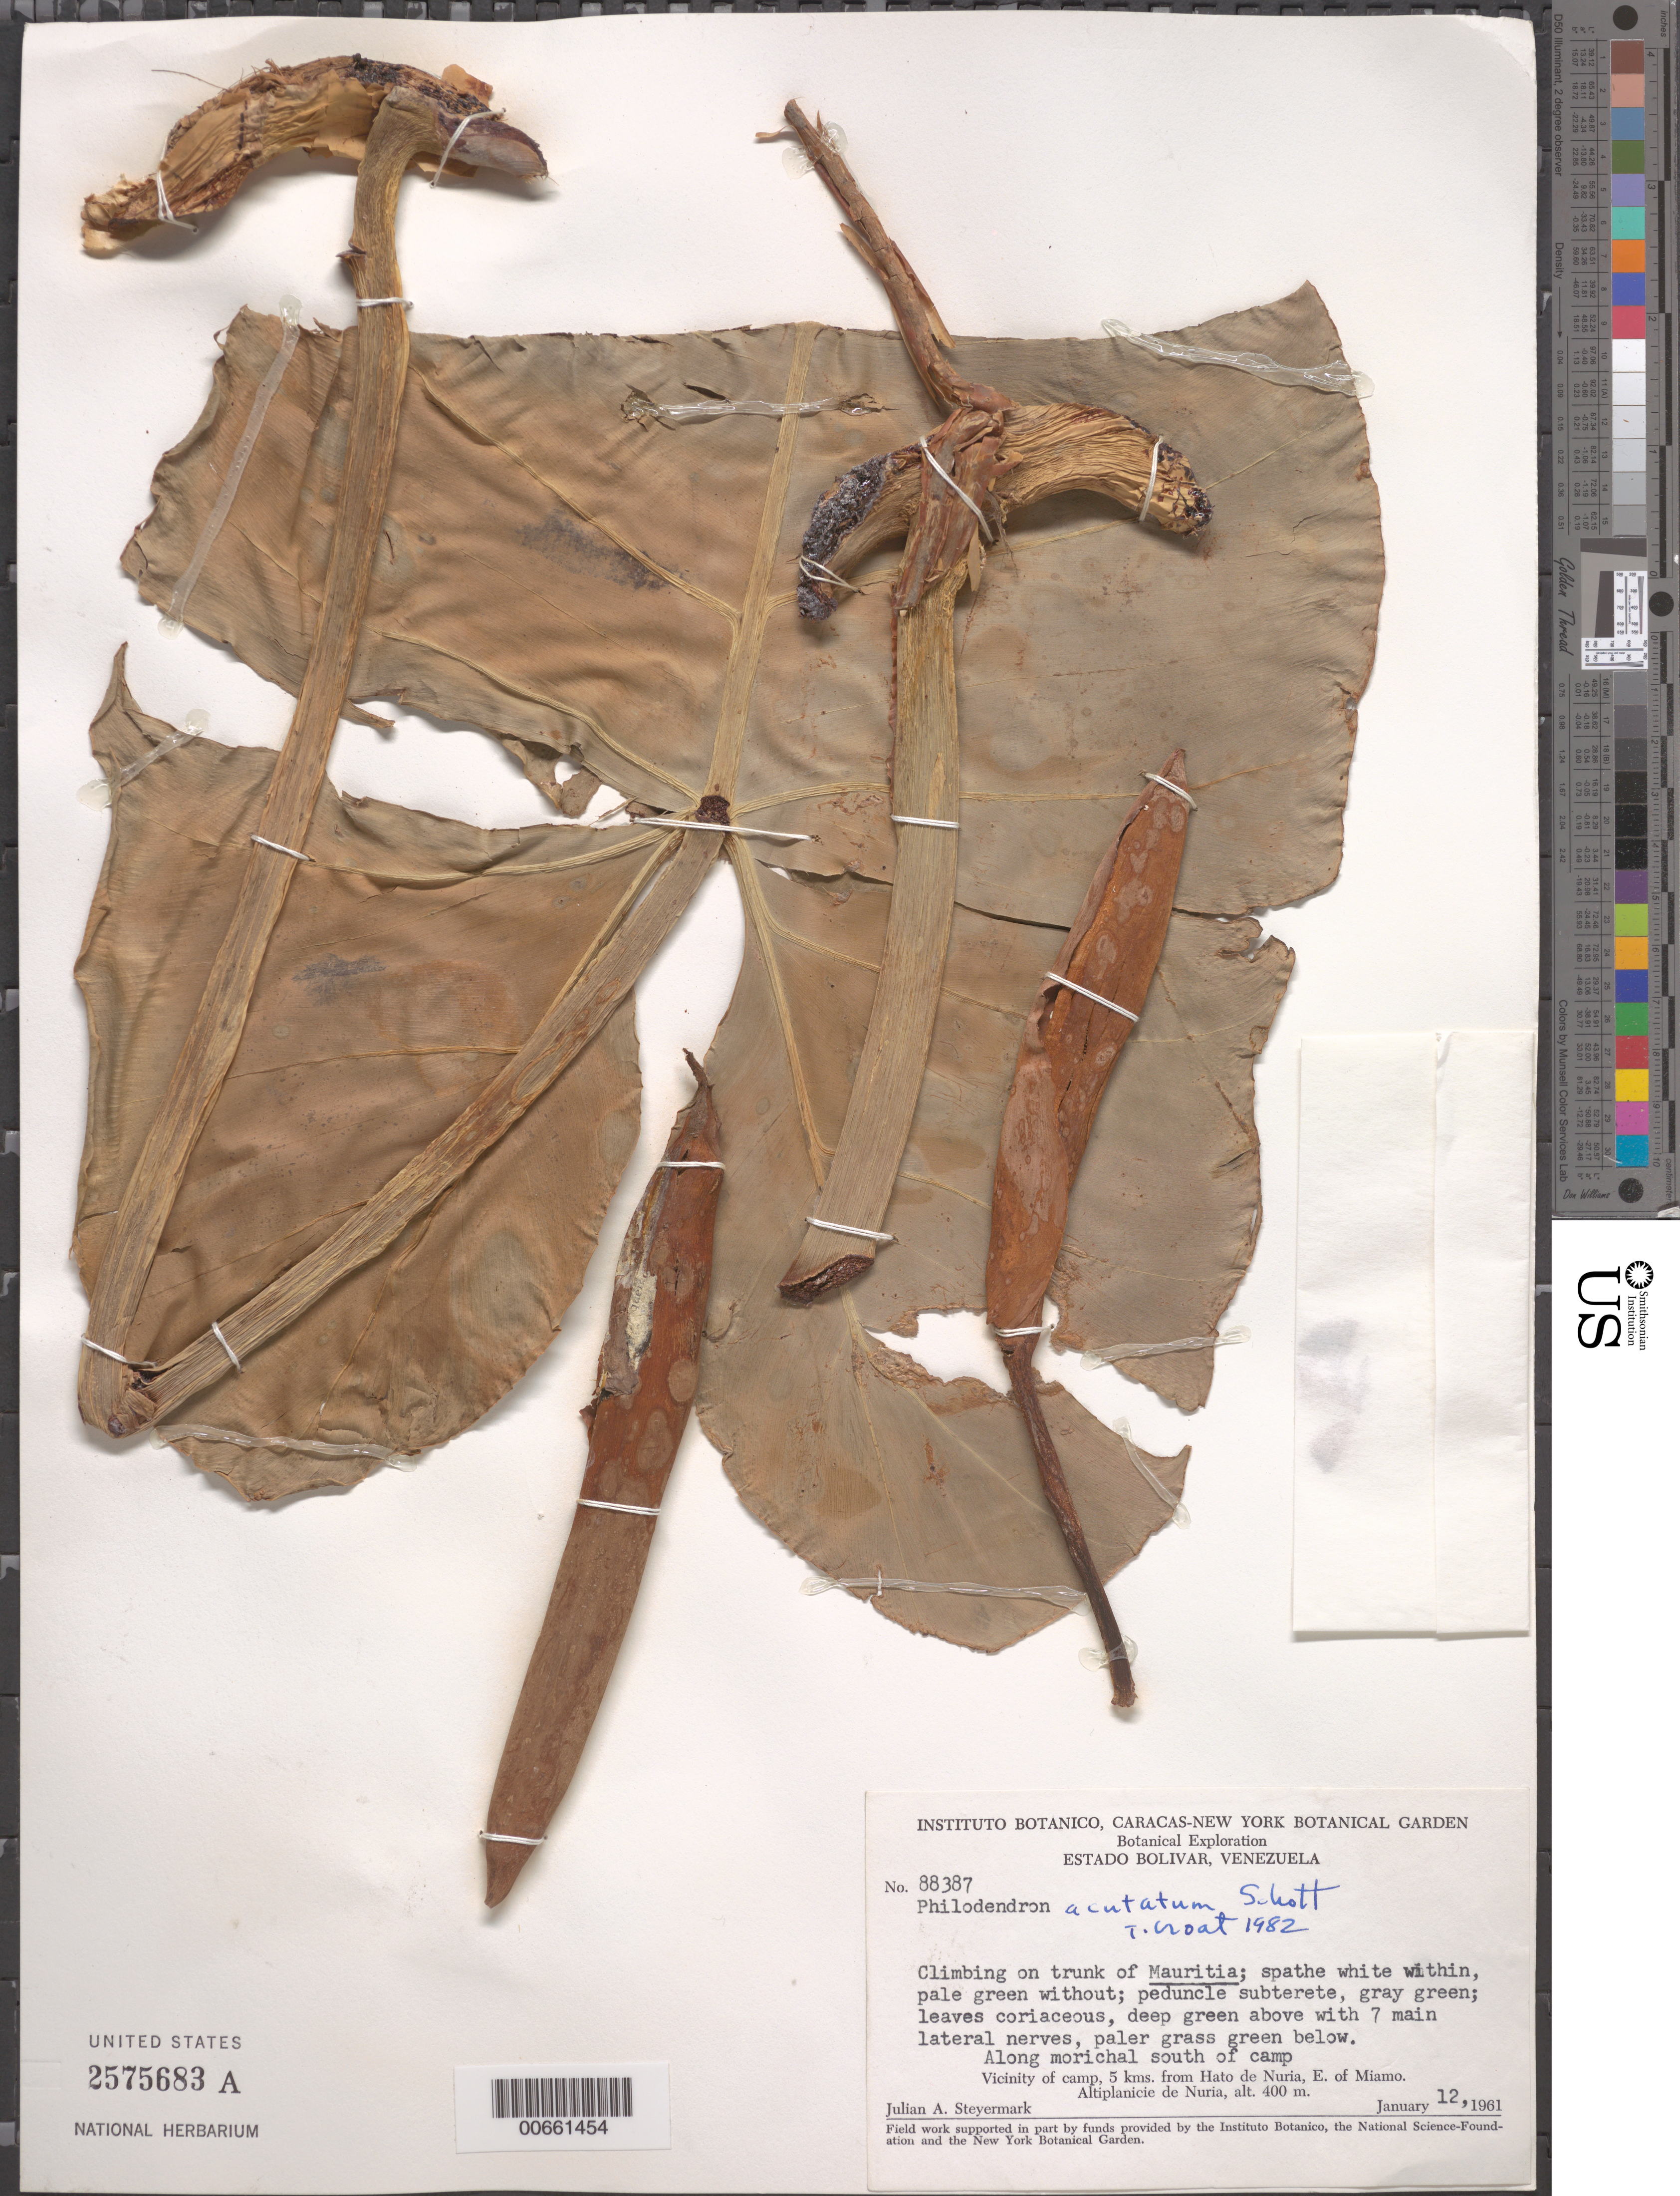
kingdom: Plantae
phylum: Tracheophyta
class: Liliopsida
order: Alismatales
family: Araceae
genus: Philodendron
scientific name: Philodendron acutatum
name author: Schott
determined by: Croat, Thomas B., Missouri Botanical Garden (MO)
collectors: J. Steyermark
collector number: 88387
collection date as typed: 12-Jan-61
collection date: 1961-01-12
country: Venezuela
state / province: Bolívar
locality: Hato de Nuria, 5 km from; E of Miamo, Altiplanicie de Nuria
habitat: Along morichal south of camp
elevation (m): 400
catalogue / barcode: US 2575683A